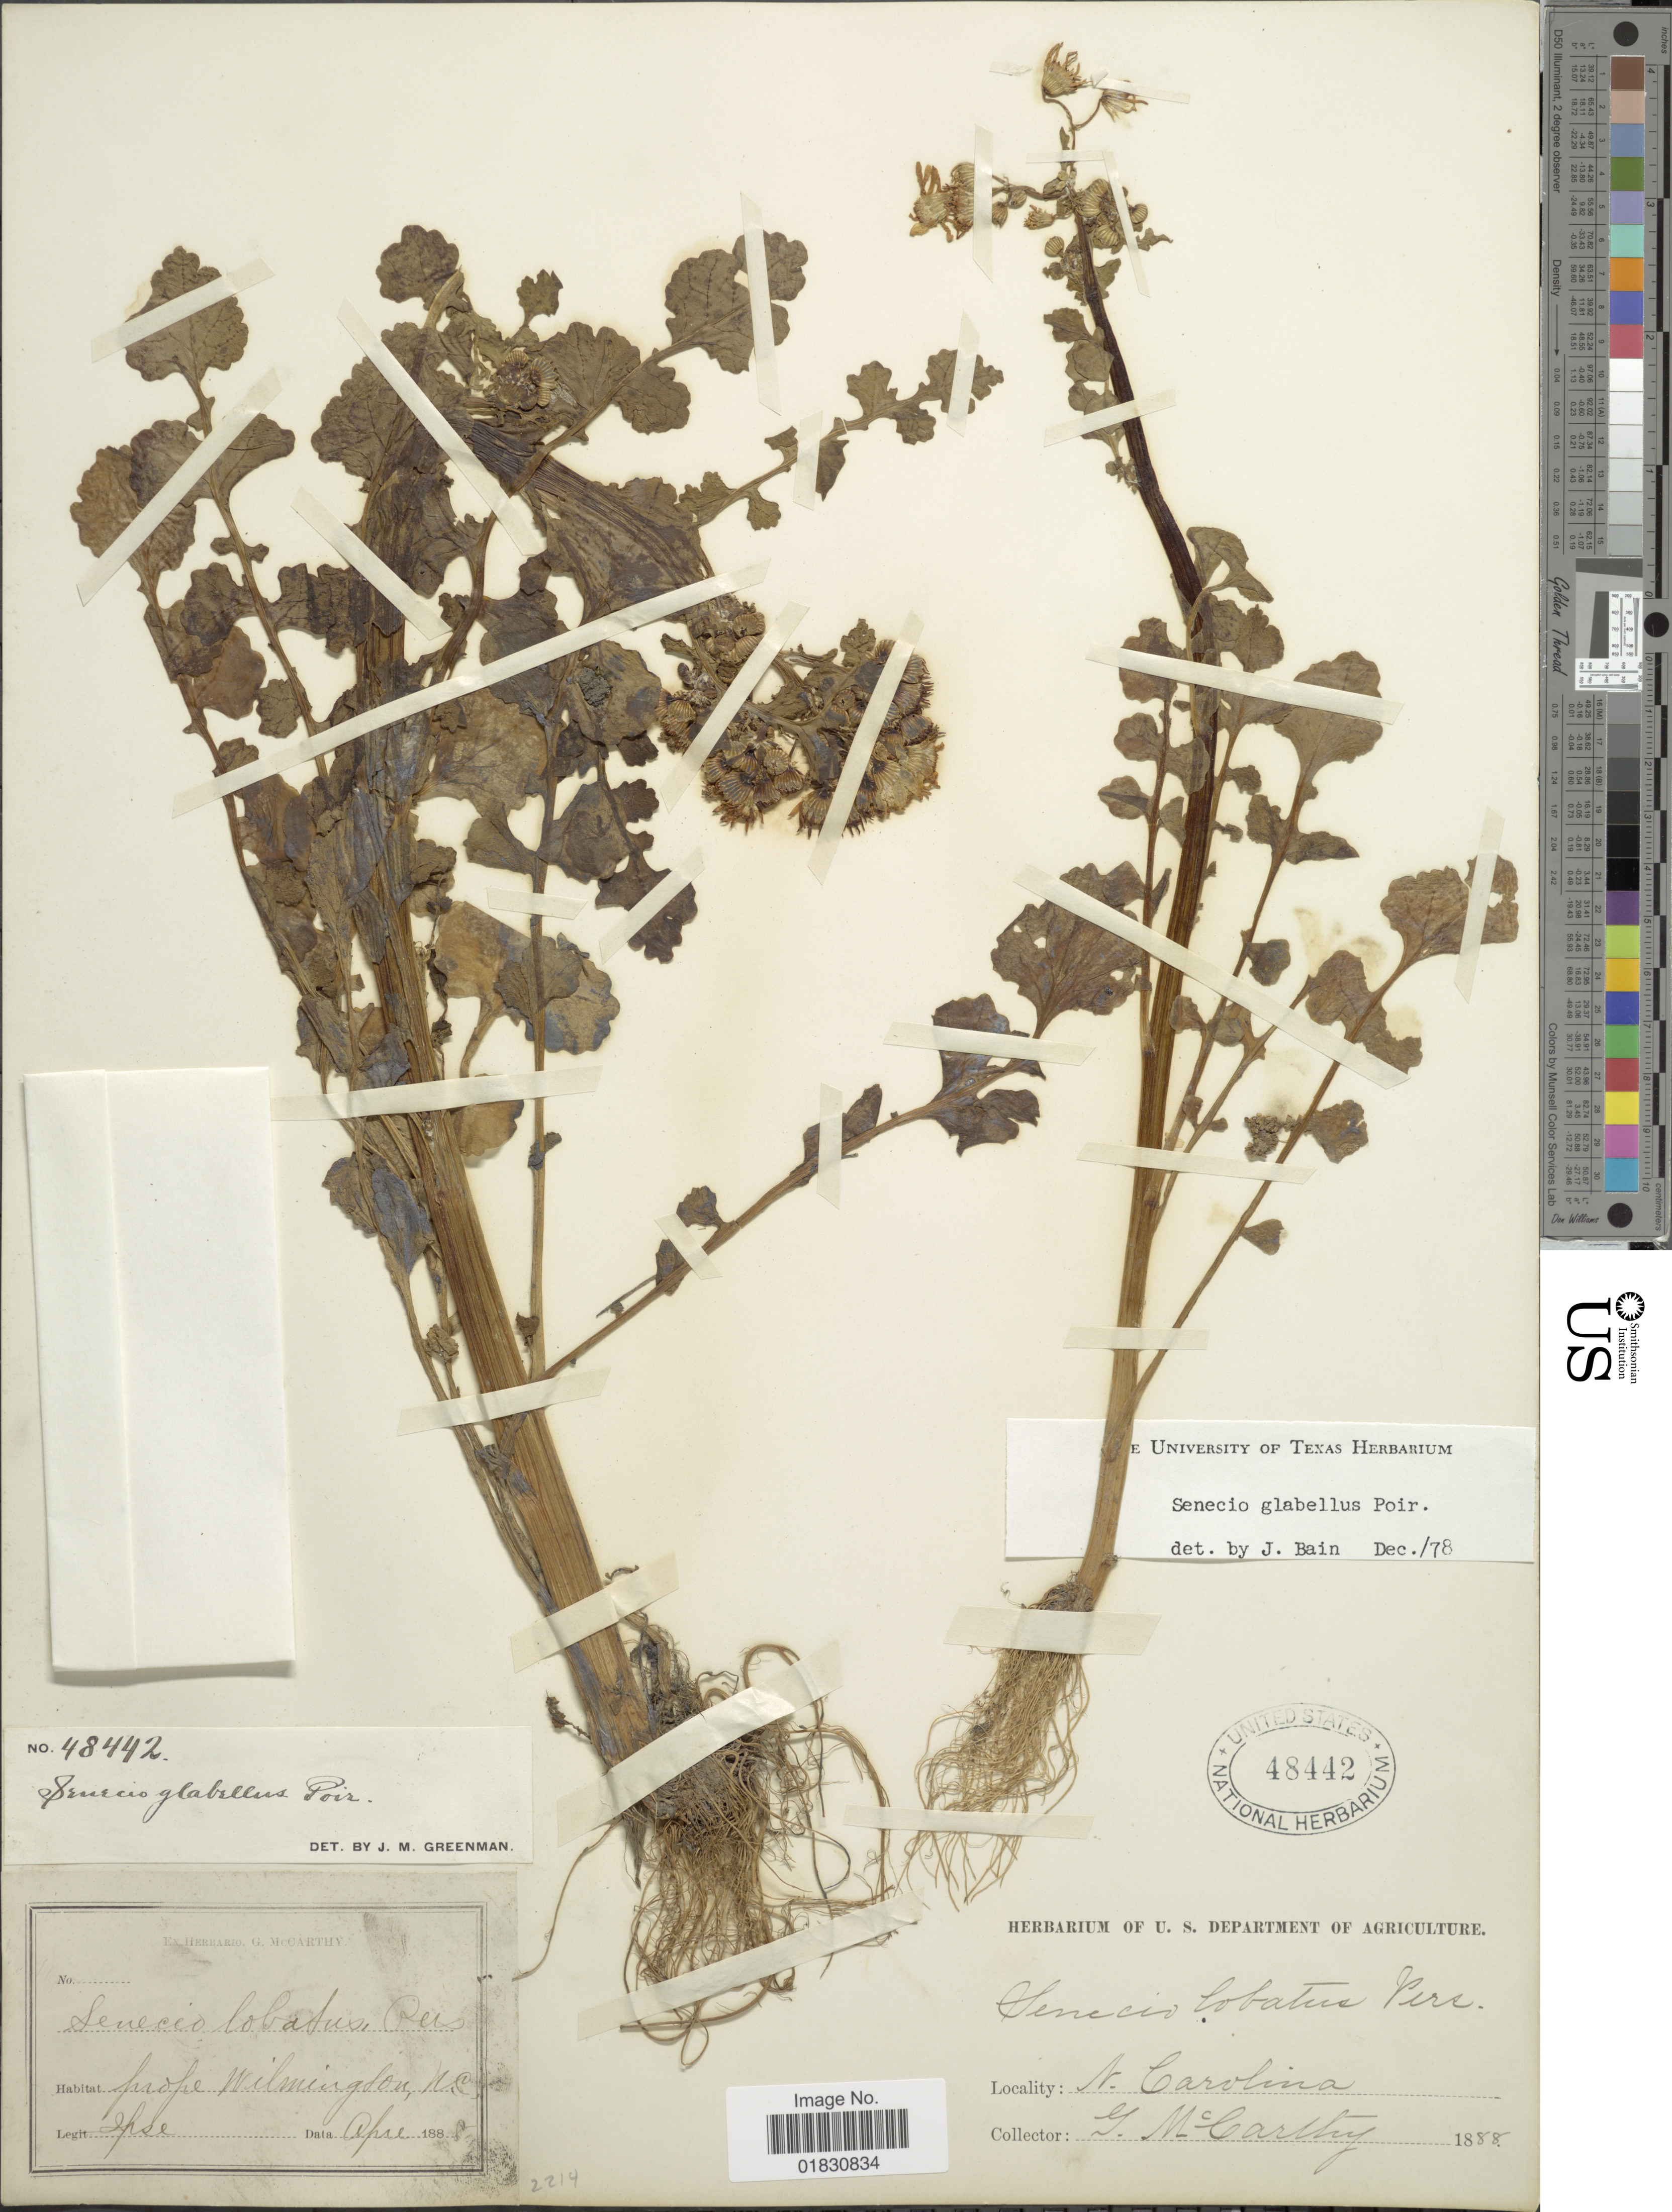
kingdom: Plantae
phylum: Tracheophyta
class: Magnoliopsida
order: Asterales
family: Asteraceae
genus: Packera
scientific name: Packera glabella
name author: (Poir.) C. Jeffrey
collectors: G. M. McCarthy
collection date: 1888-04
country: United States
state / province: North Carolina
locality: Prope Wilmington, N. Carolina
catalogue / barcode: US 48442